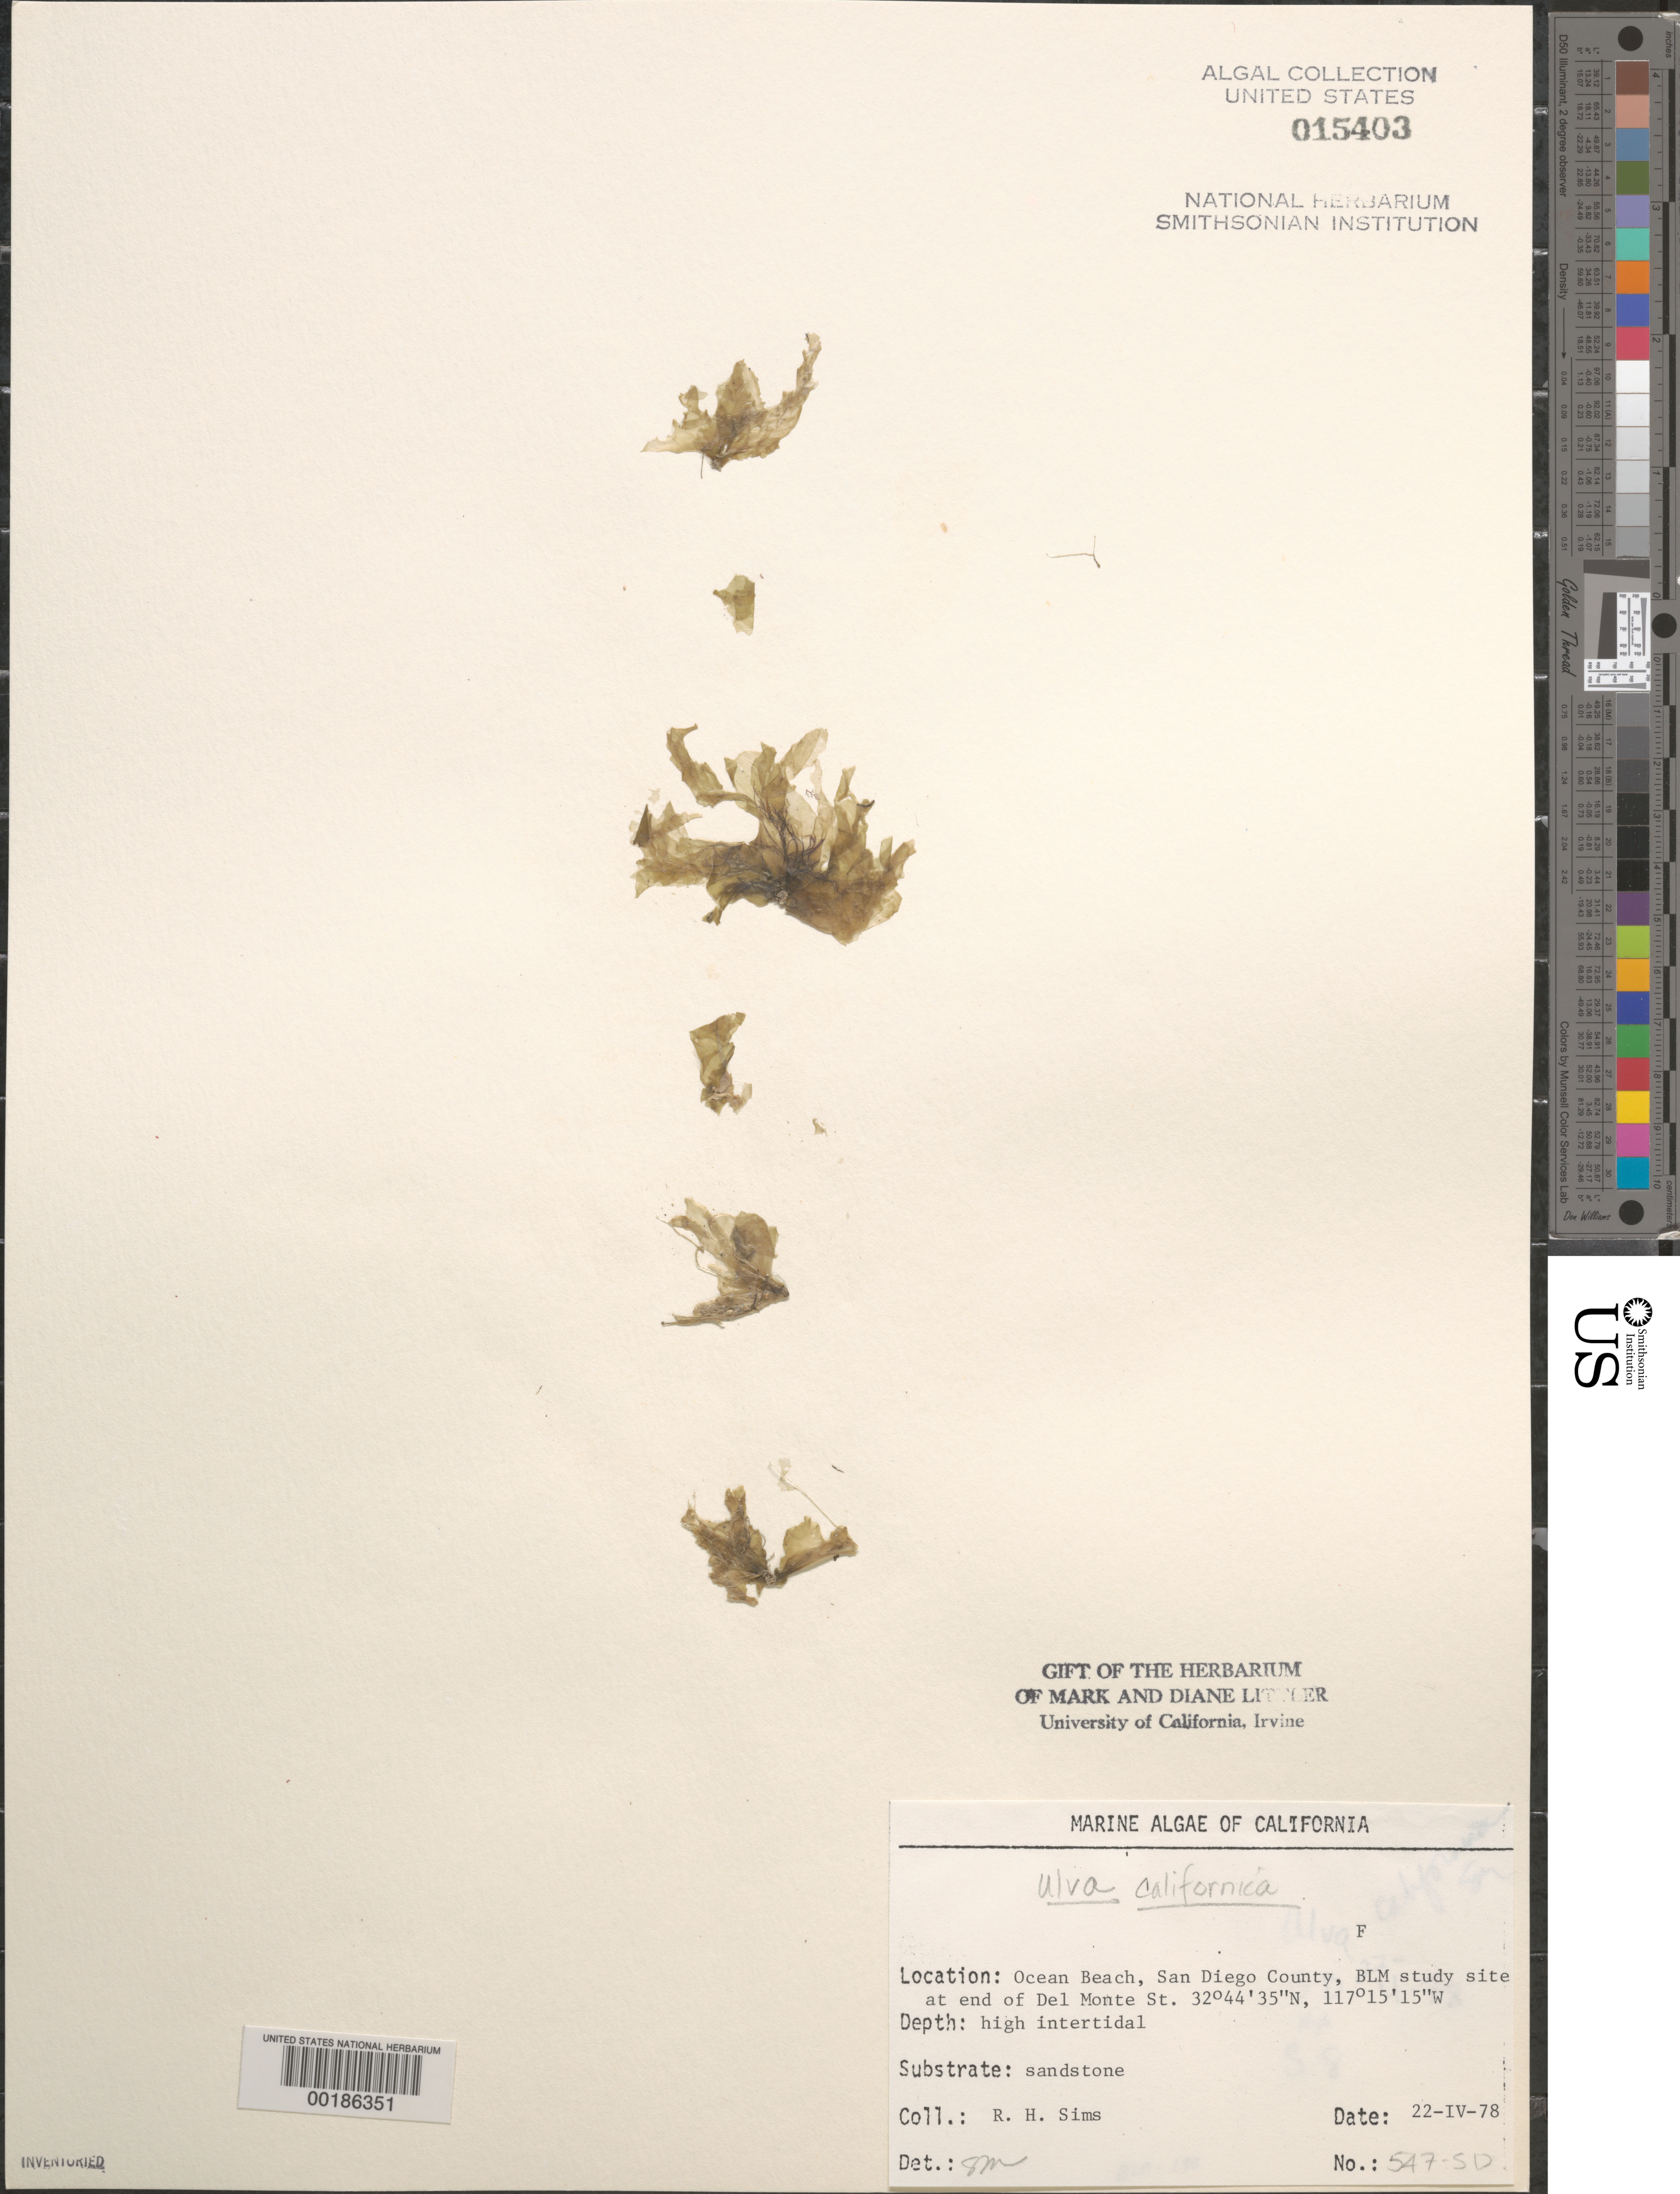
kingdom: Plantae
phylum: Chlorophyta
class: Ulvophyceae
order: Ulvales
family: Ulvaceae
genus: Ulva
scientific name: Ulva californica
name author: N.Wille in Collins et al.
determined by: Murray, S. N.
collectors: R. H. Sims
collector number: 547-sd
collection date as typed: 22 Apr 1978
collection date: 1978-04-22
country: United States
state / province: California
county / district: San Diego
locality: Ocean Beach, end of Del Monte Street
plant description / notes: BLM-SOCALBIGHT Rocky Intertidal Survey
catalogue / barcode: US 15403